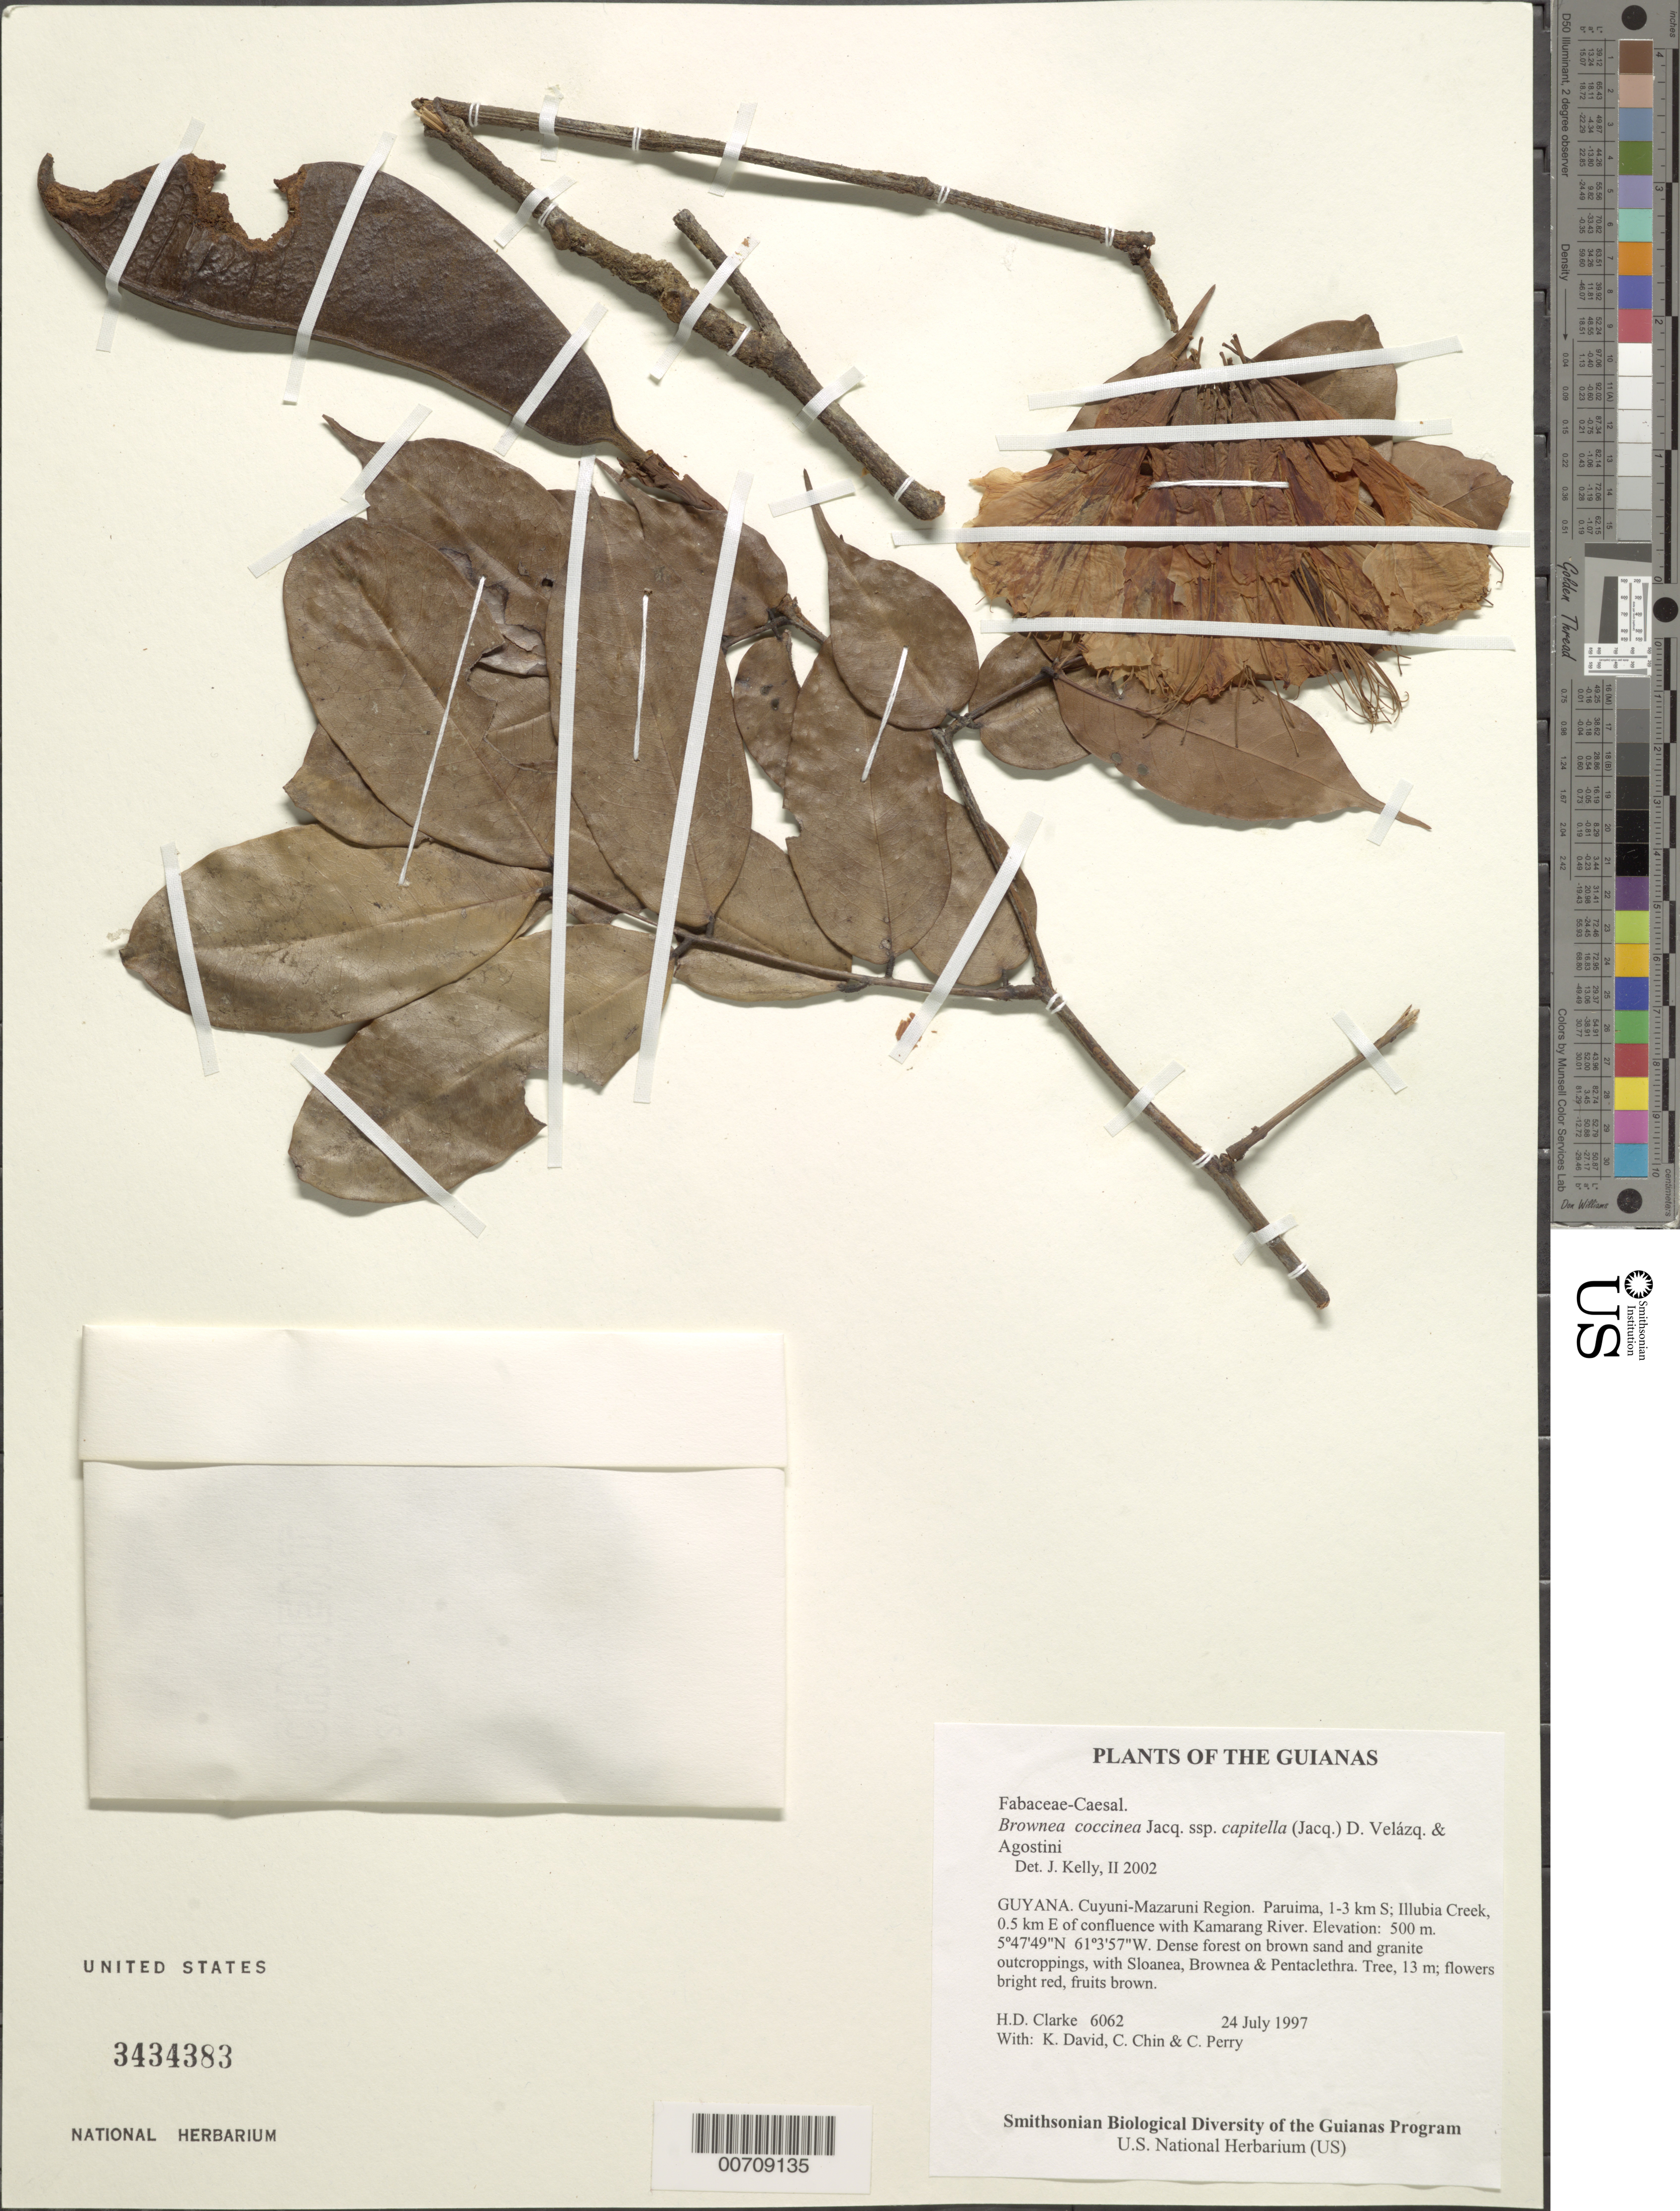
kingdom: Plantae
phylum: Tracheophyta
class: Magnoliopsida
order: Fabales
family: Fabaceae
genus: Brownea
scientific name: Brownea coccinea subsp. capitella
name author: (Jacq.) D. Velásquez & G. Agostini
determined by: Kelly, J.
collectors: H. D. Clarke, K. David, C. Chin & C. Perry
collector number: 6062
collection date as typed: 24 July 1997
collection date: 1997-07-24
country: Guyana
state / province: Cuyuni-Mazaruni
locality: Paruima, 1-3 km S; Illubia Creek, 0.5 km E of confluence with Kamarang River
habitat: Dense forest on brown sand and granite outcroppings, with Sloanea, Brownea & Pentaclethra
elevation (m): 500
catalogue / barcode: US 3434383